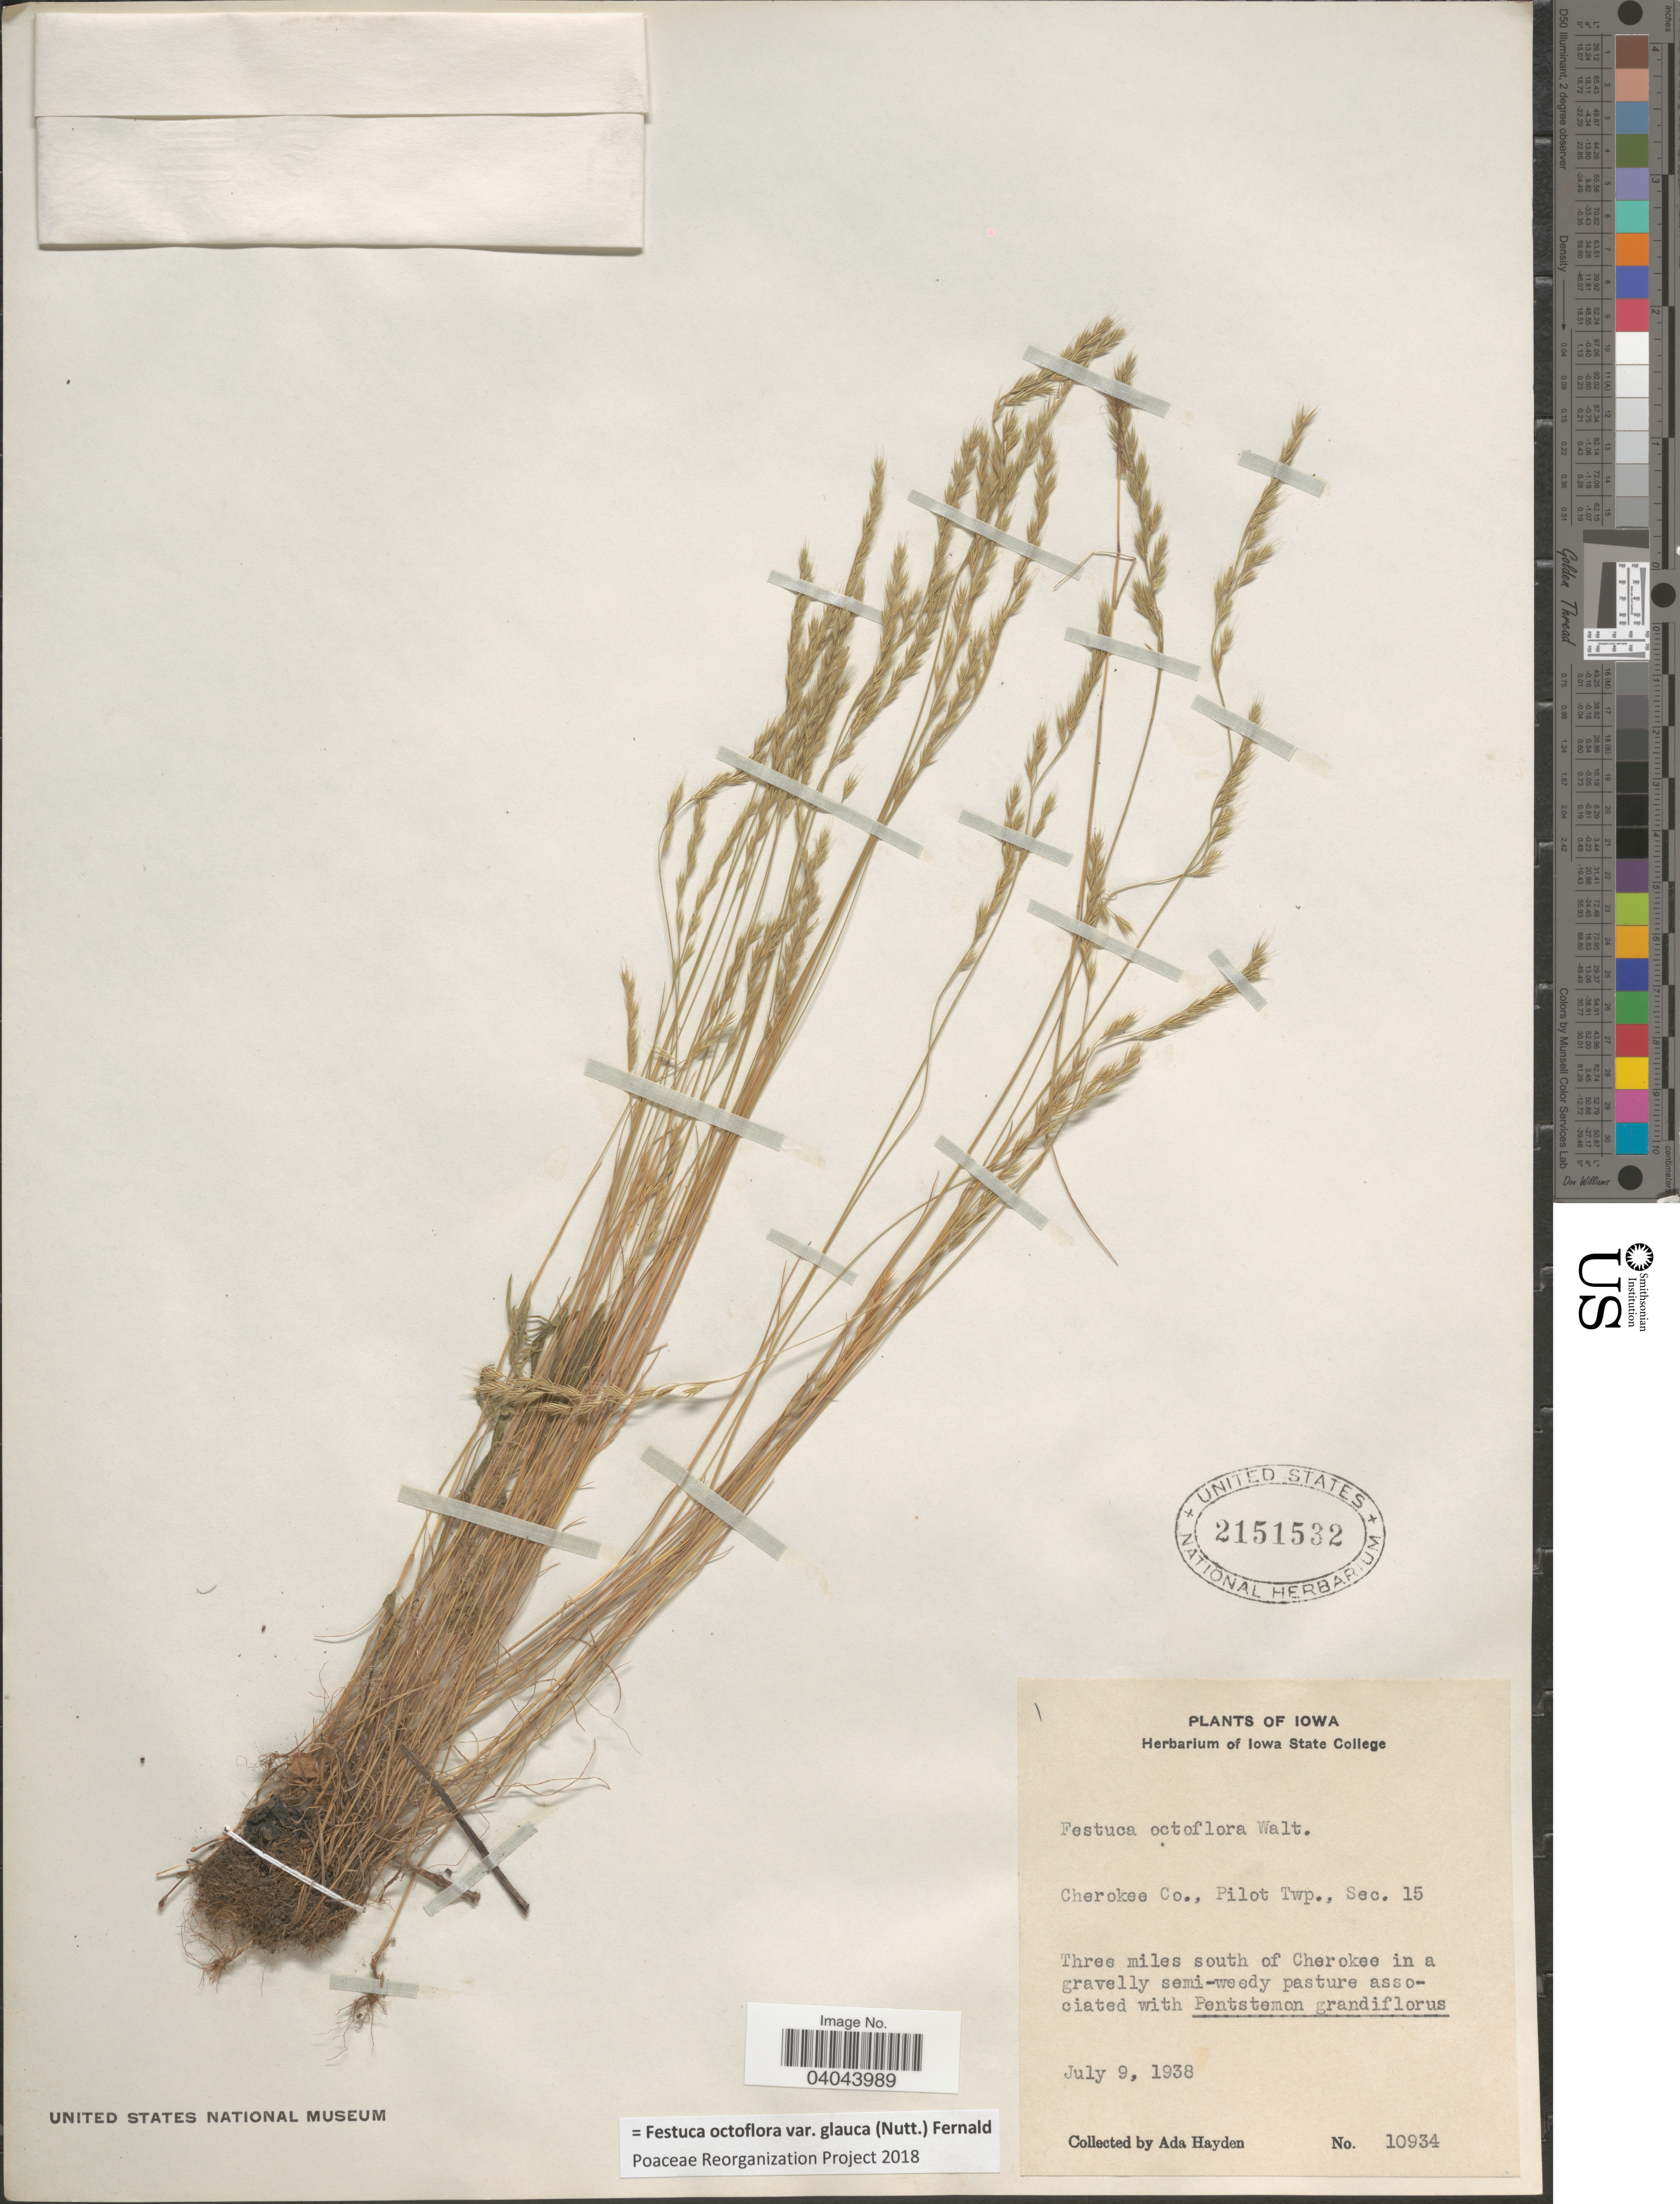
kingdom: Plantae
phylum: Tracheophyta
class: Liliopsida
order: Poales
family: Poaceae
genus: Festuca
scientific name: Festuca octoflora var. glauca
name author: (Nutt.) Fernald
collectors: Ada Hayden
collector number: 10934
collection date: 1938-07-09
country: United States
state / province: Iowa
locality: Cherokee Co., Pilot Twp., Sec. 15. Three miles south of Cherokee in a gravelly semi-weedy pasture.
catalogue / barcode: US 2151532